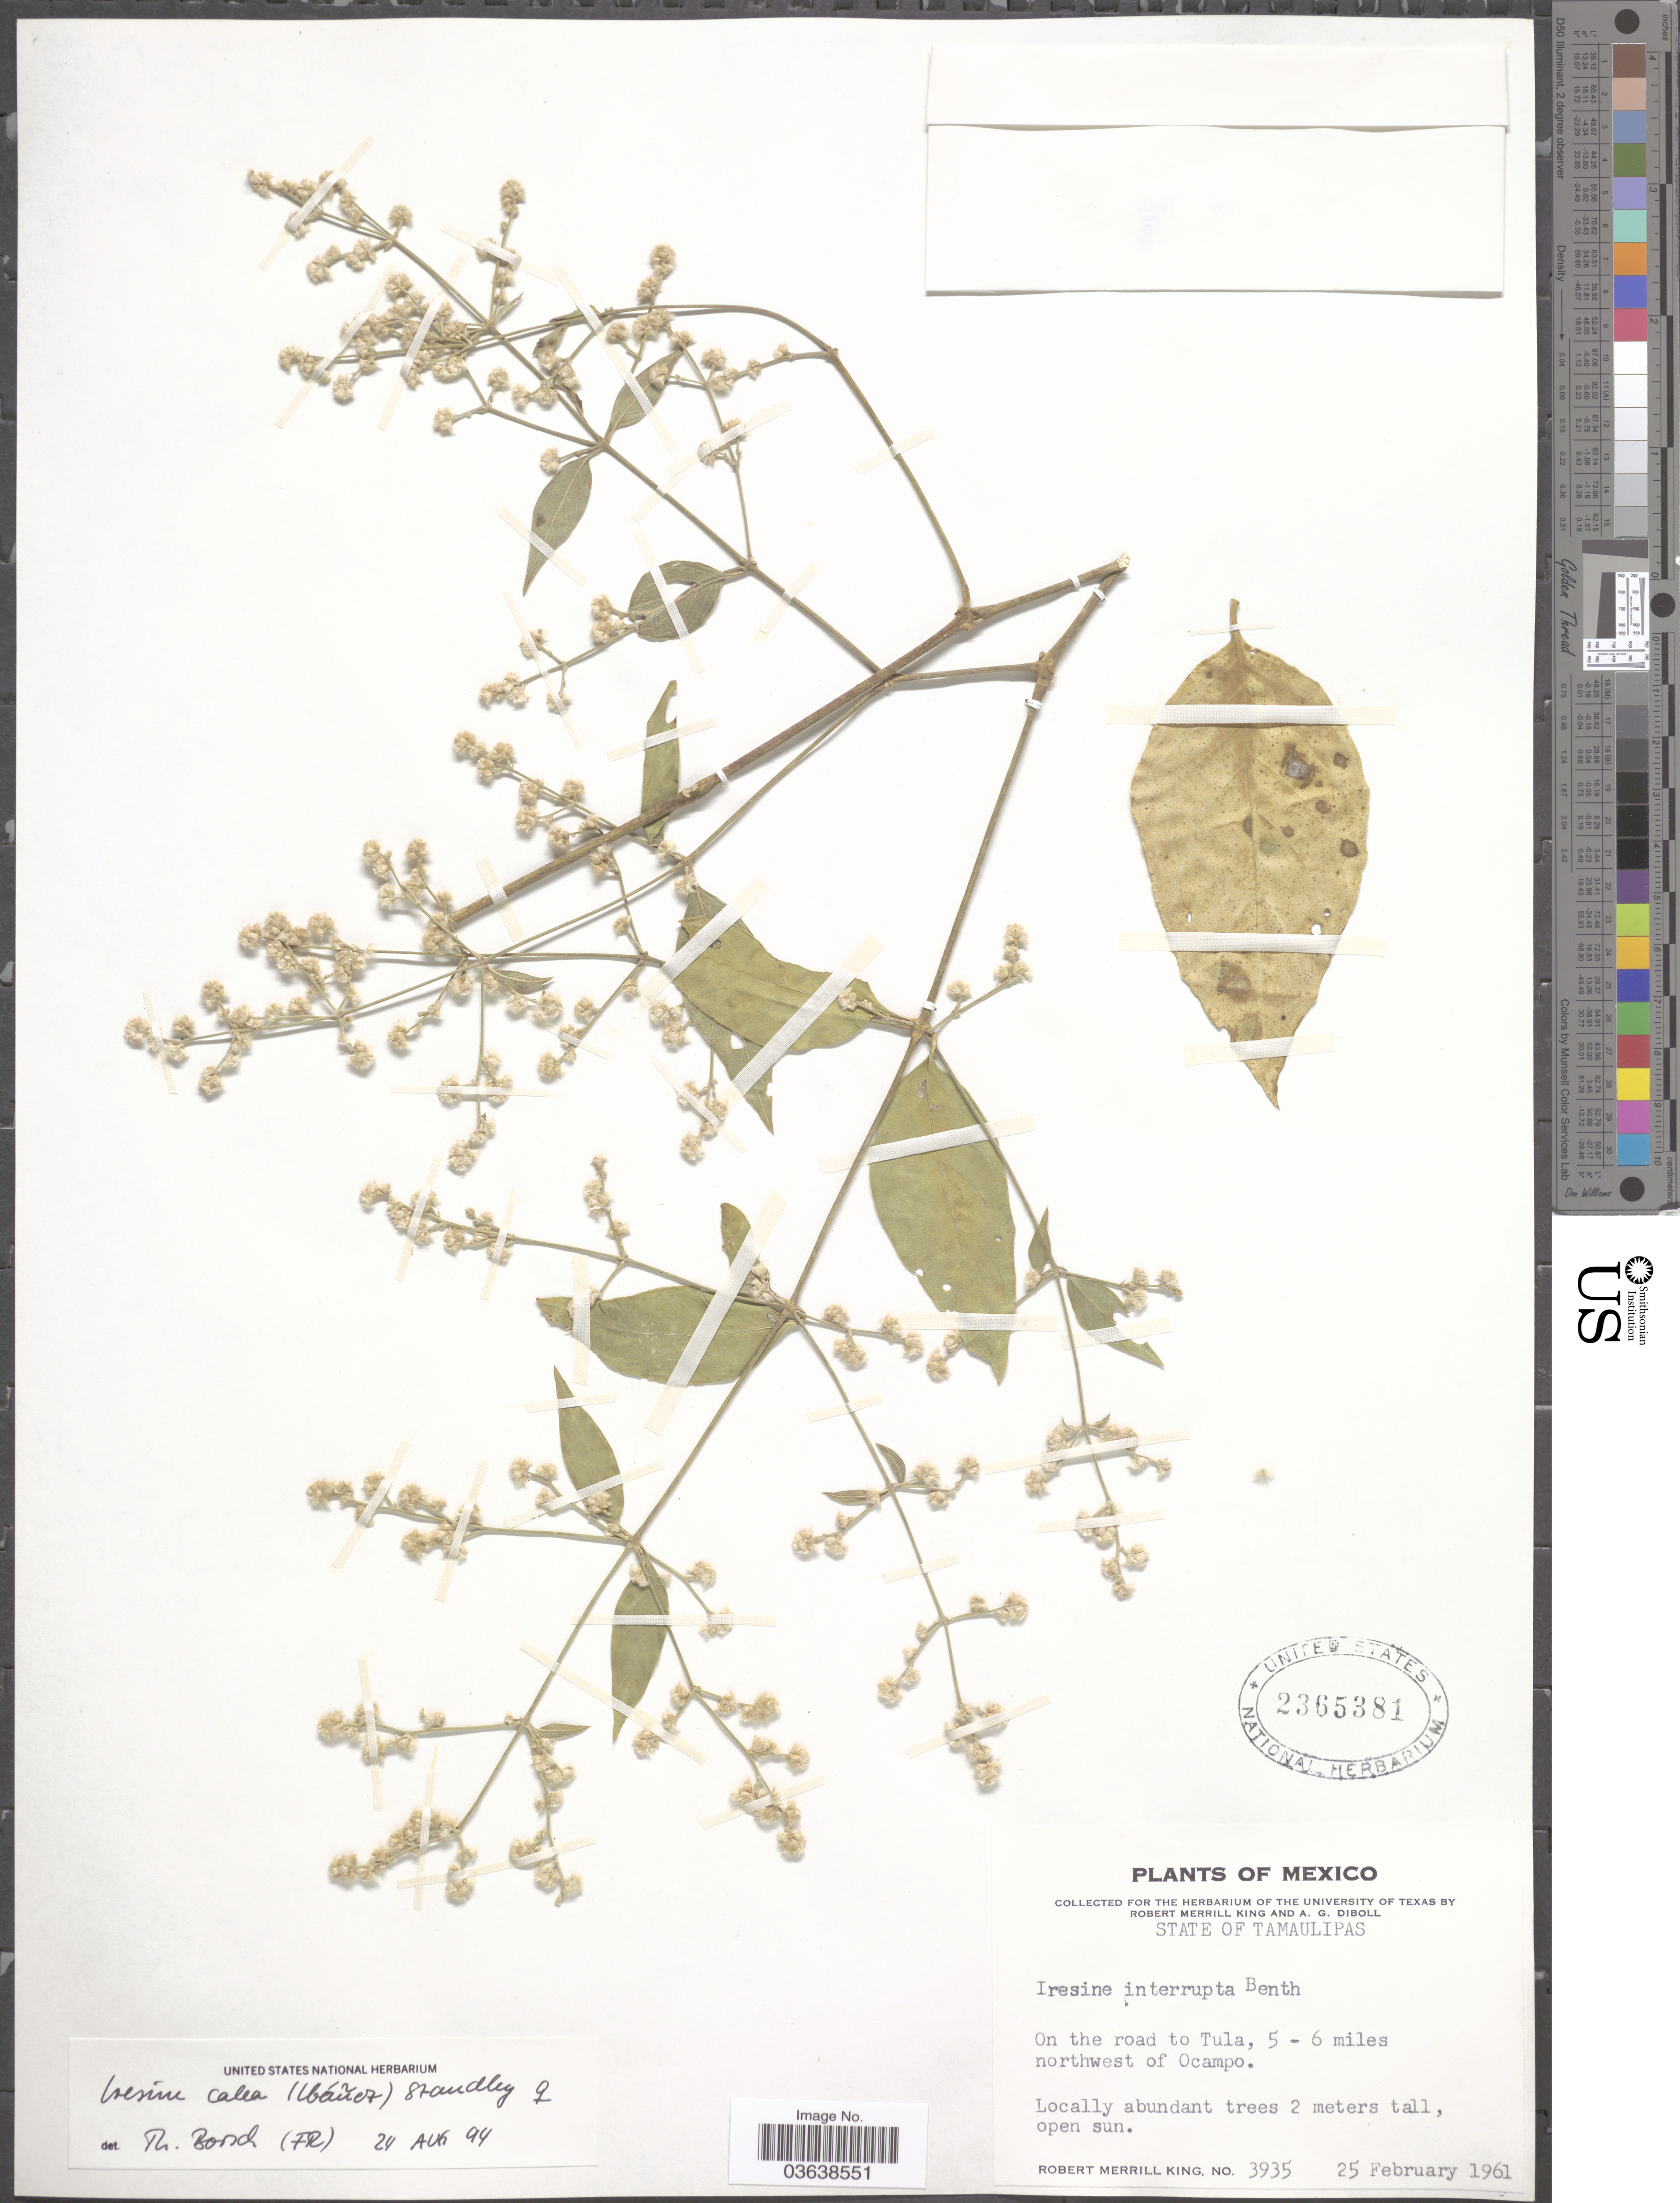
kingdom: Plantae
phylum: Tracheophyta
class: Magnoliopsida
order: Caryophyllales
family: Amaranthaceae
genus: Iresine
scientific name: Iresine calea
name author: (Ibáñez) Standl.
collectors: R. M. King & A. Diboll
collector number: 3935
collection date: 1961-02-25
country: Mexico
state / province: Tamaulipas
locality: On the road to Tula, 5-6 miles northwest of Ocampo.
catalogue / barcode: US 2365381